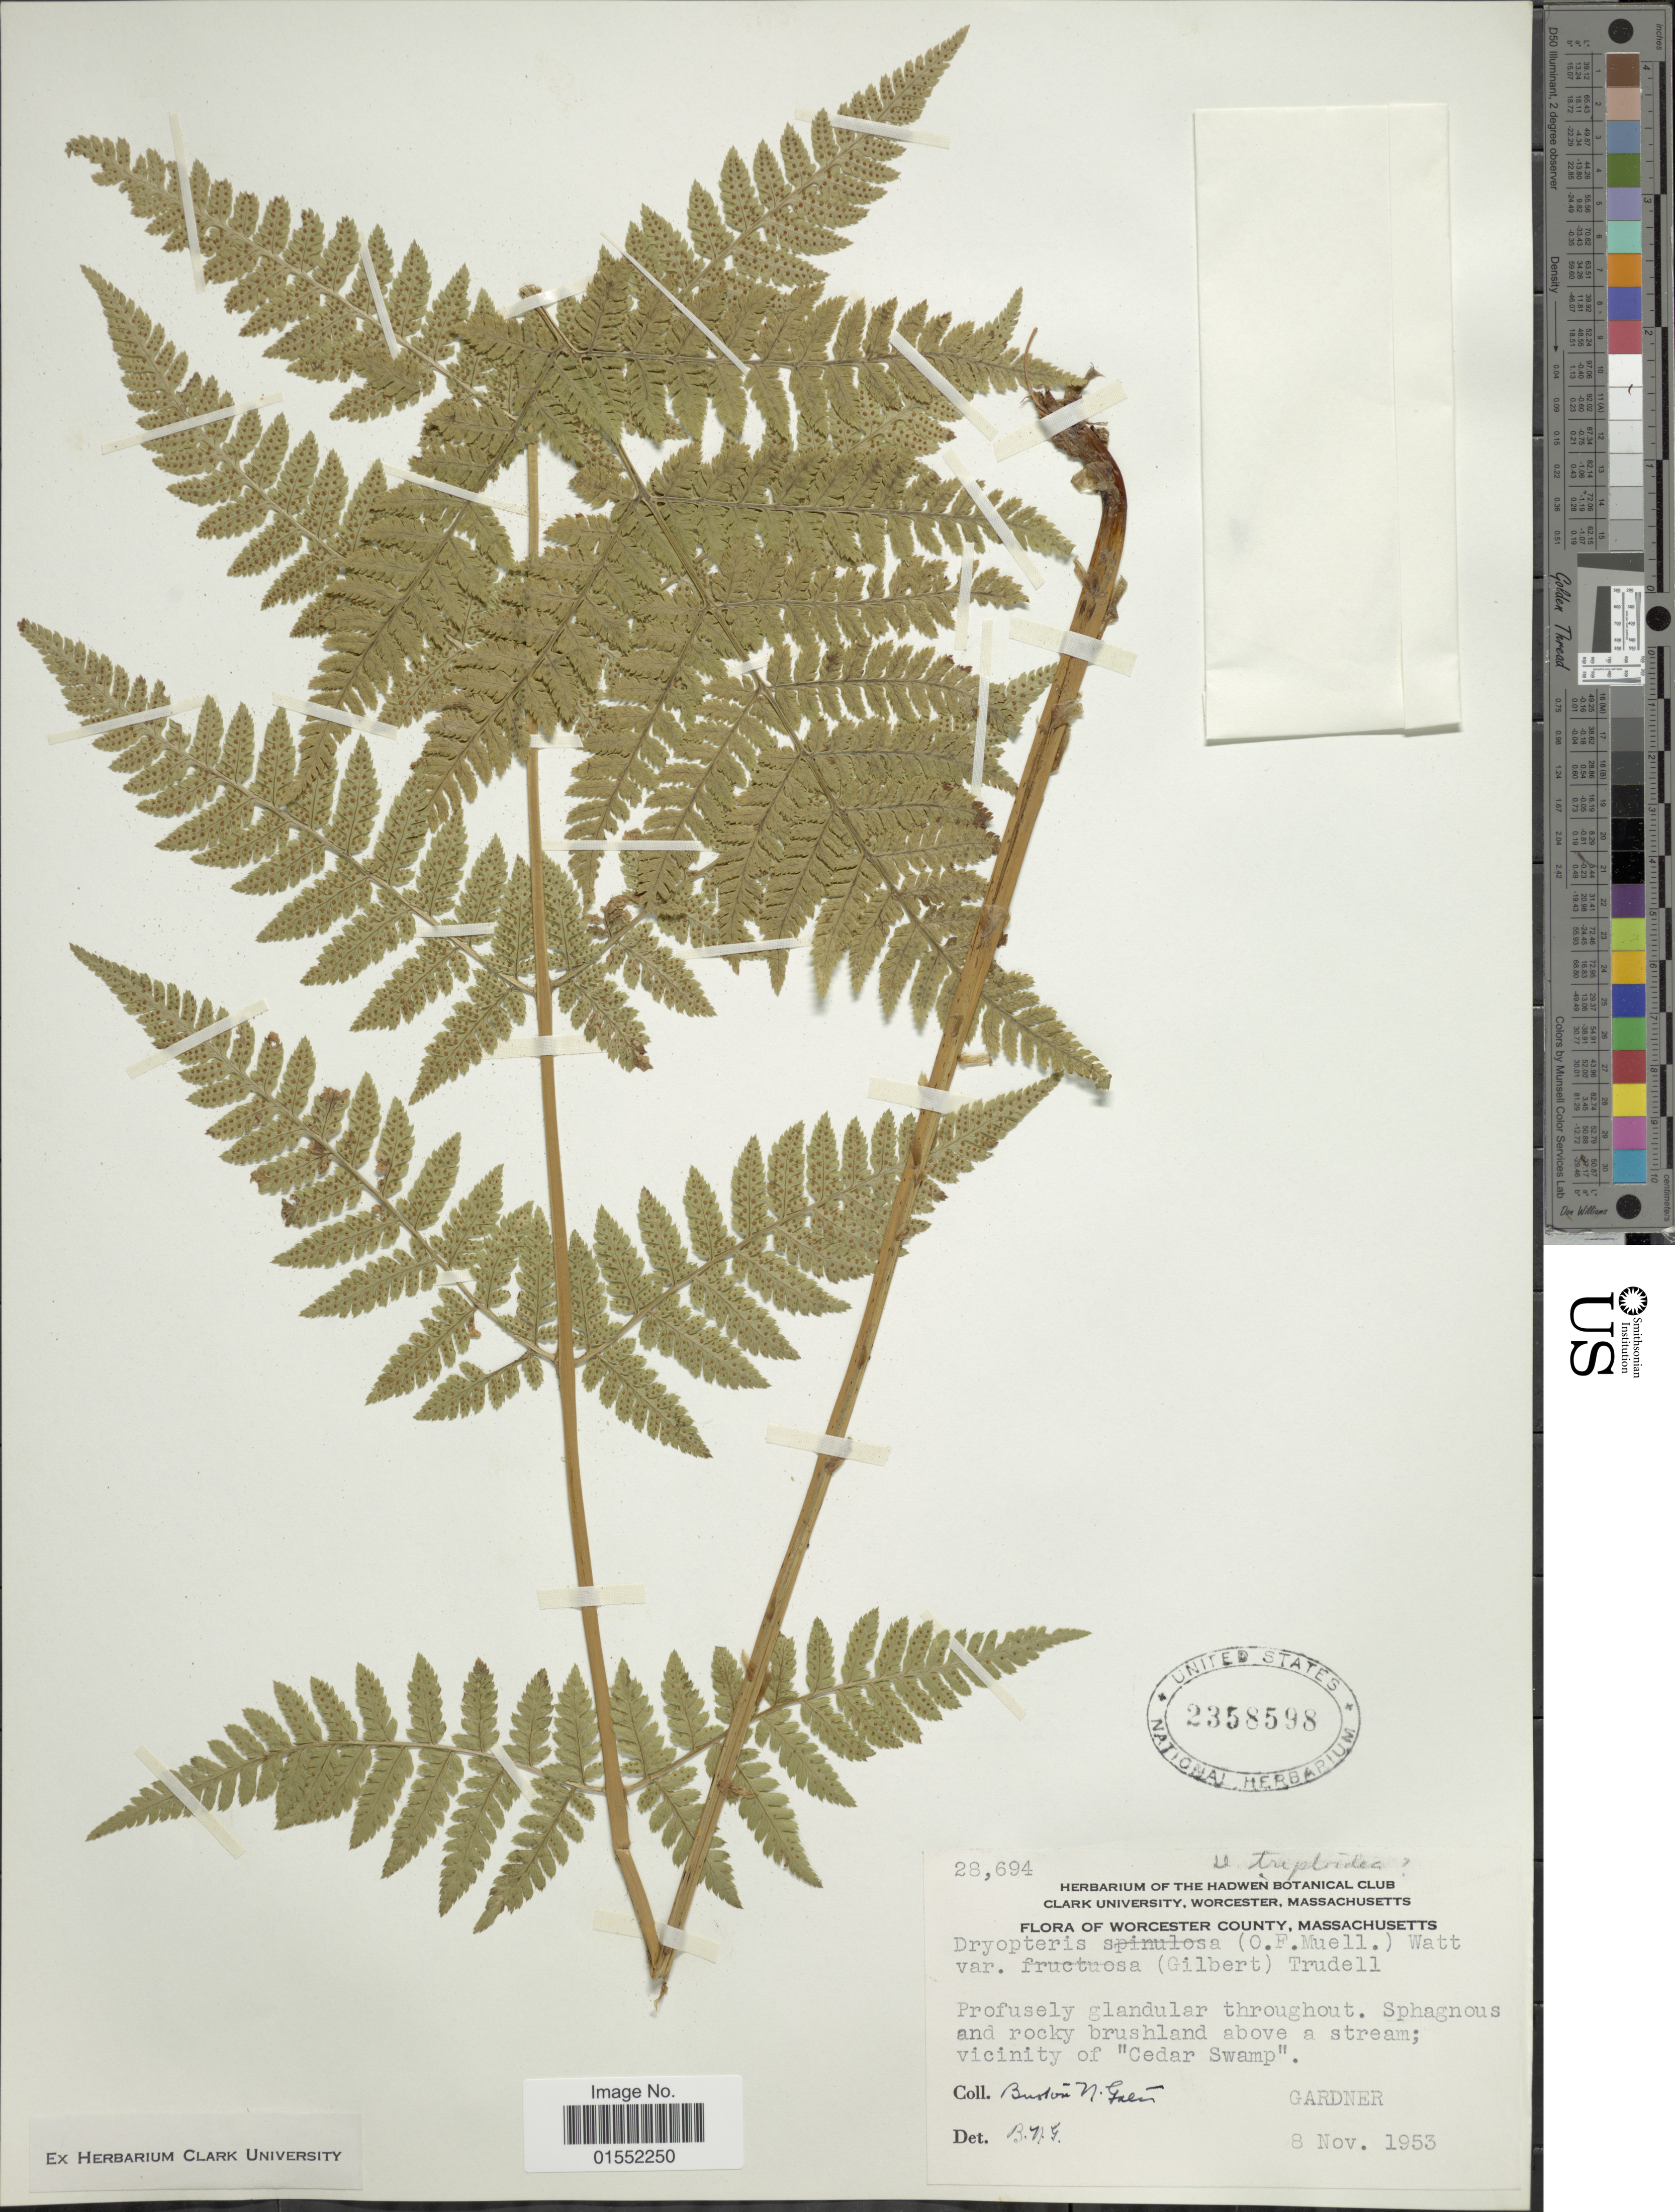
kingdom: Plantae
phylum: Tracheophyta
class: Polypodiopsida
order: Polypodiales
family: Dryopteridaceae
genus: Dryopteris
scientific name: Dryopteris x triploidea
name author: Wherry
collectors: B. N. Gates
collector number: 28694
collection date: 1953-11-08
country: United States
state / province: Massachusetts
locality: Worcester County, Profusely glandular throughout. Sphagnous and rocky brushland above a stream; vicinity of "Cedar Swamp", Gardner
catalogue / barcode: US 2358598